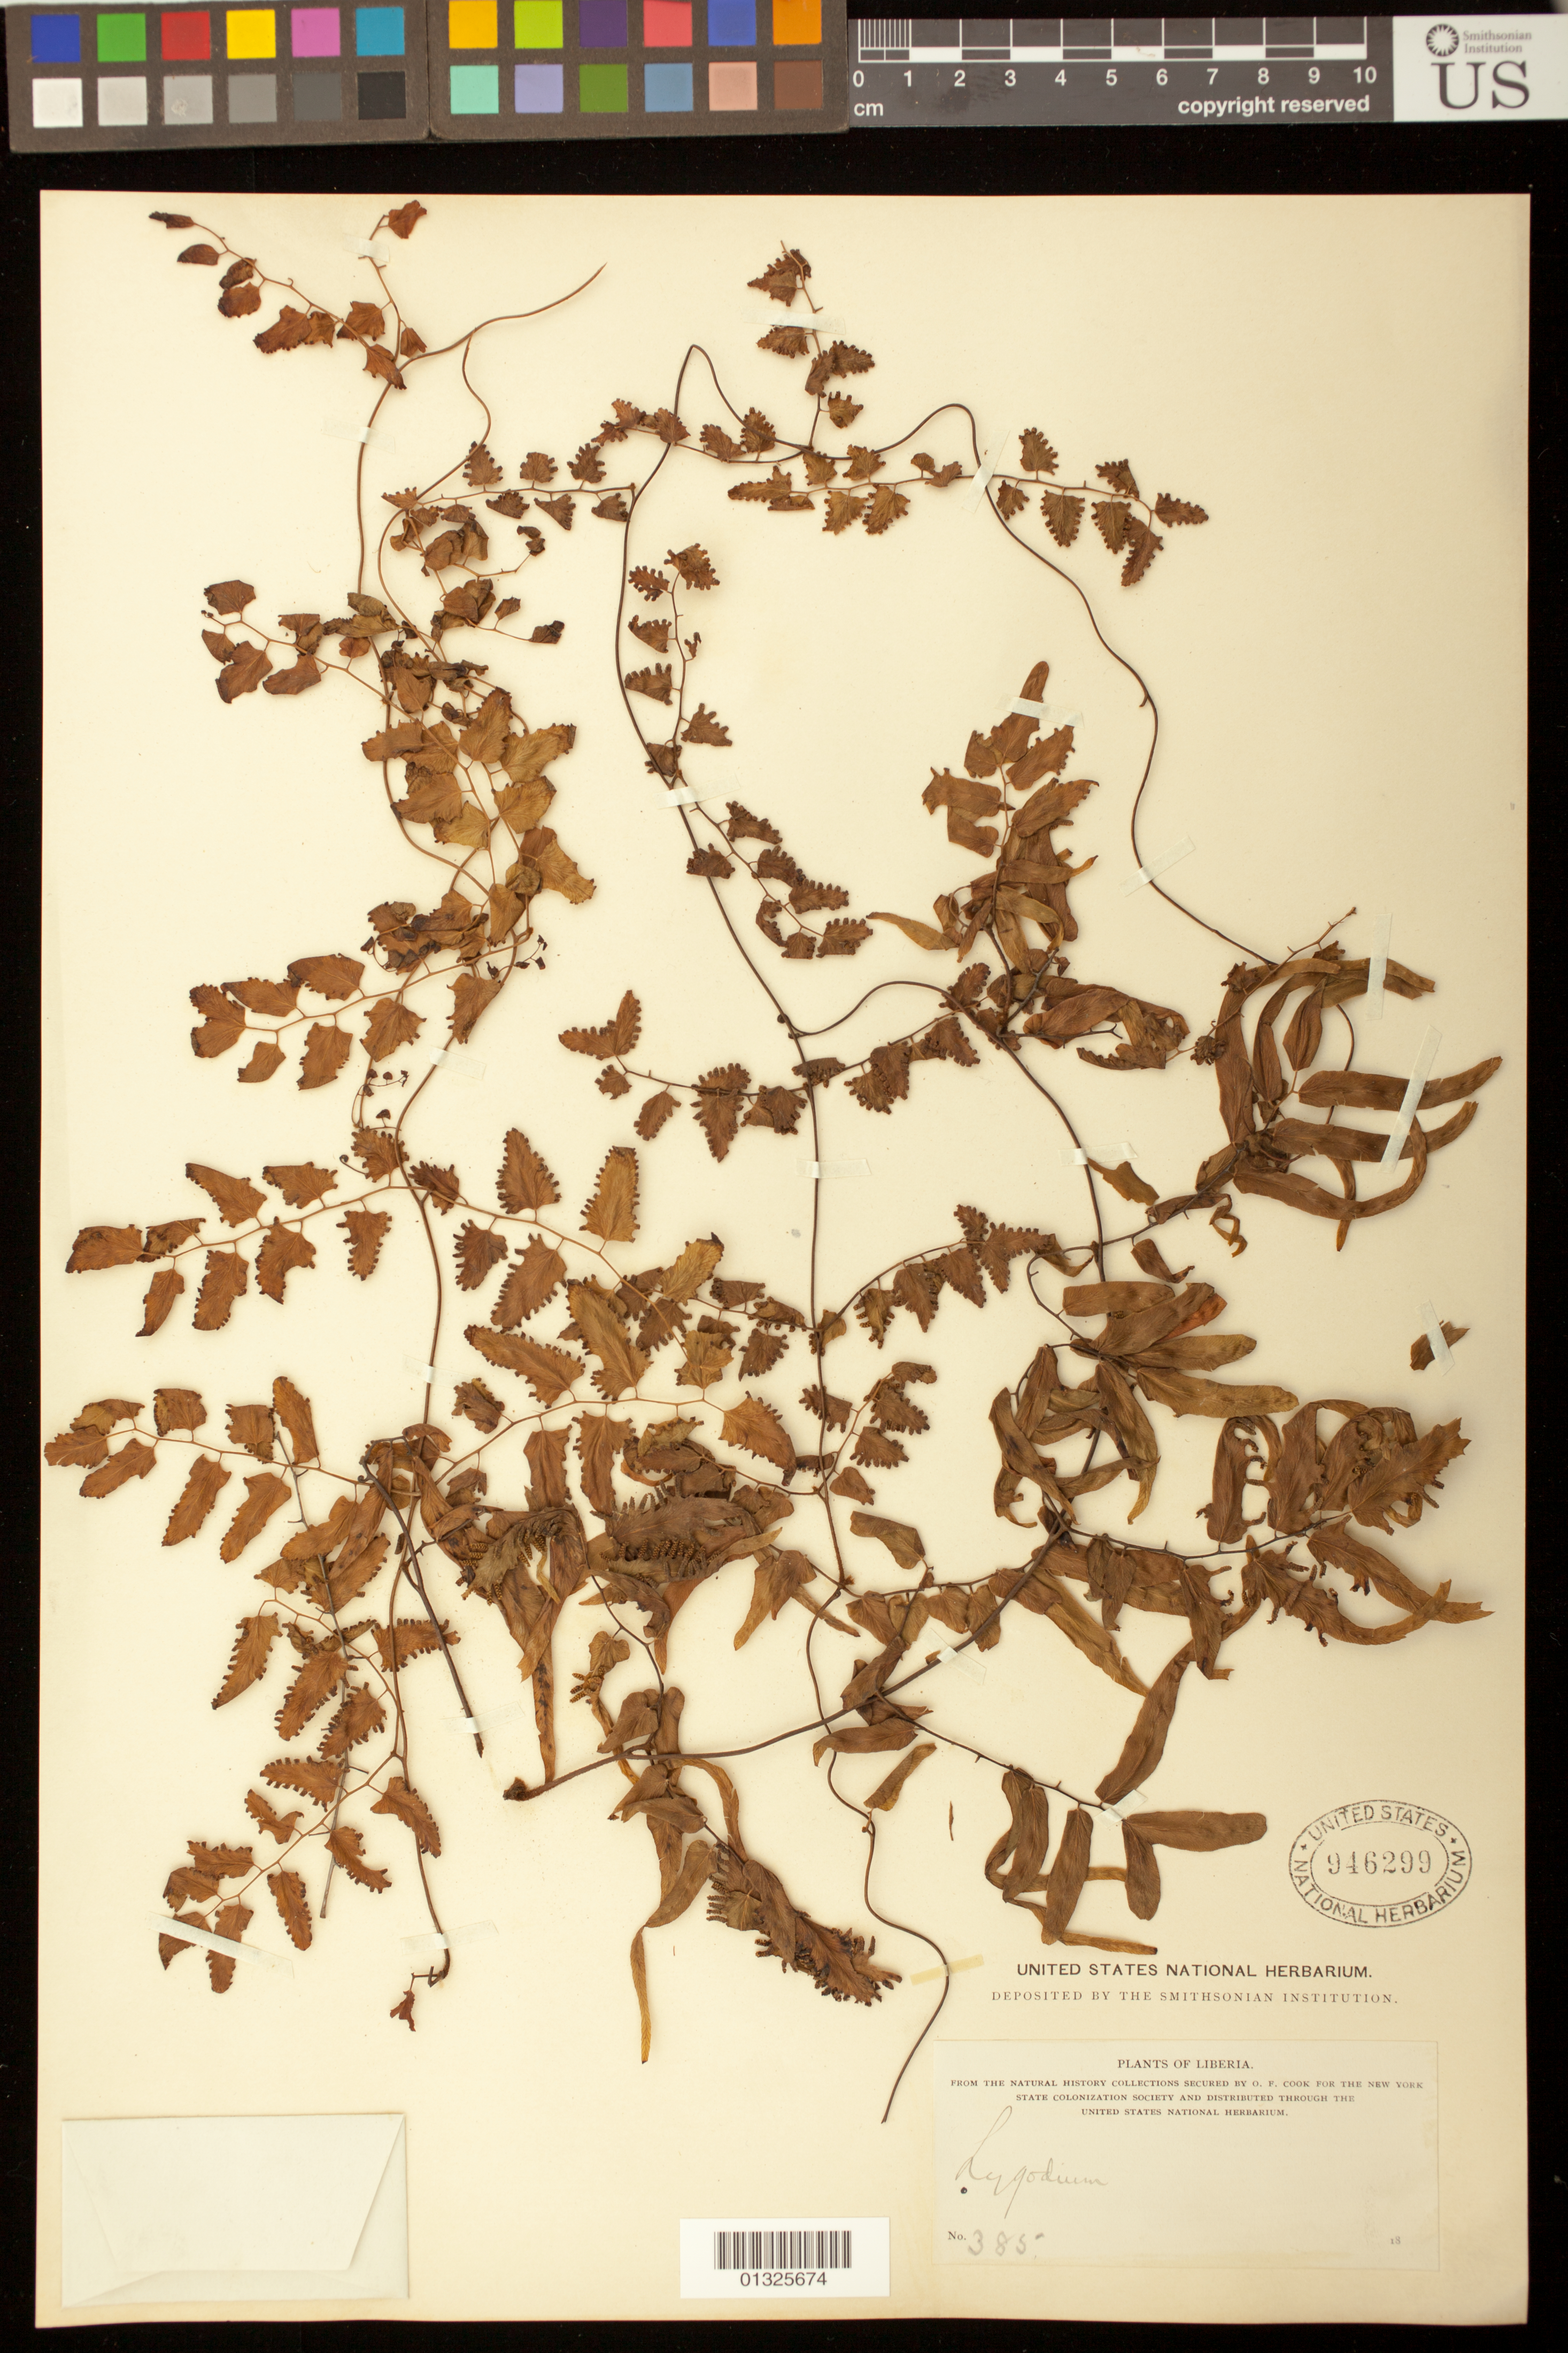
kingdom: Plantae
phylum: Tracheophyta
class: Polypodiopsida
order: Schizaeales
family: Lygodiaceae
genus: Lygodium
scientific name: Lygodium sp.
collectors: O. F. Cook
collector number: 385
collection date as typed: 18--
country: Liberia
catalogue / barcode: US 946299